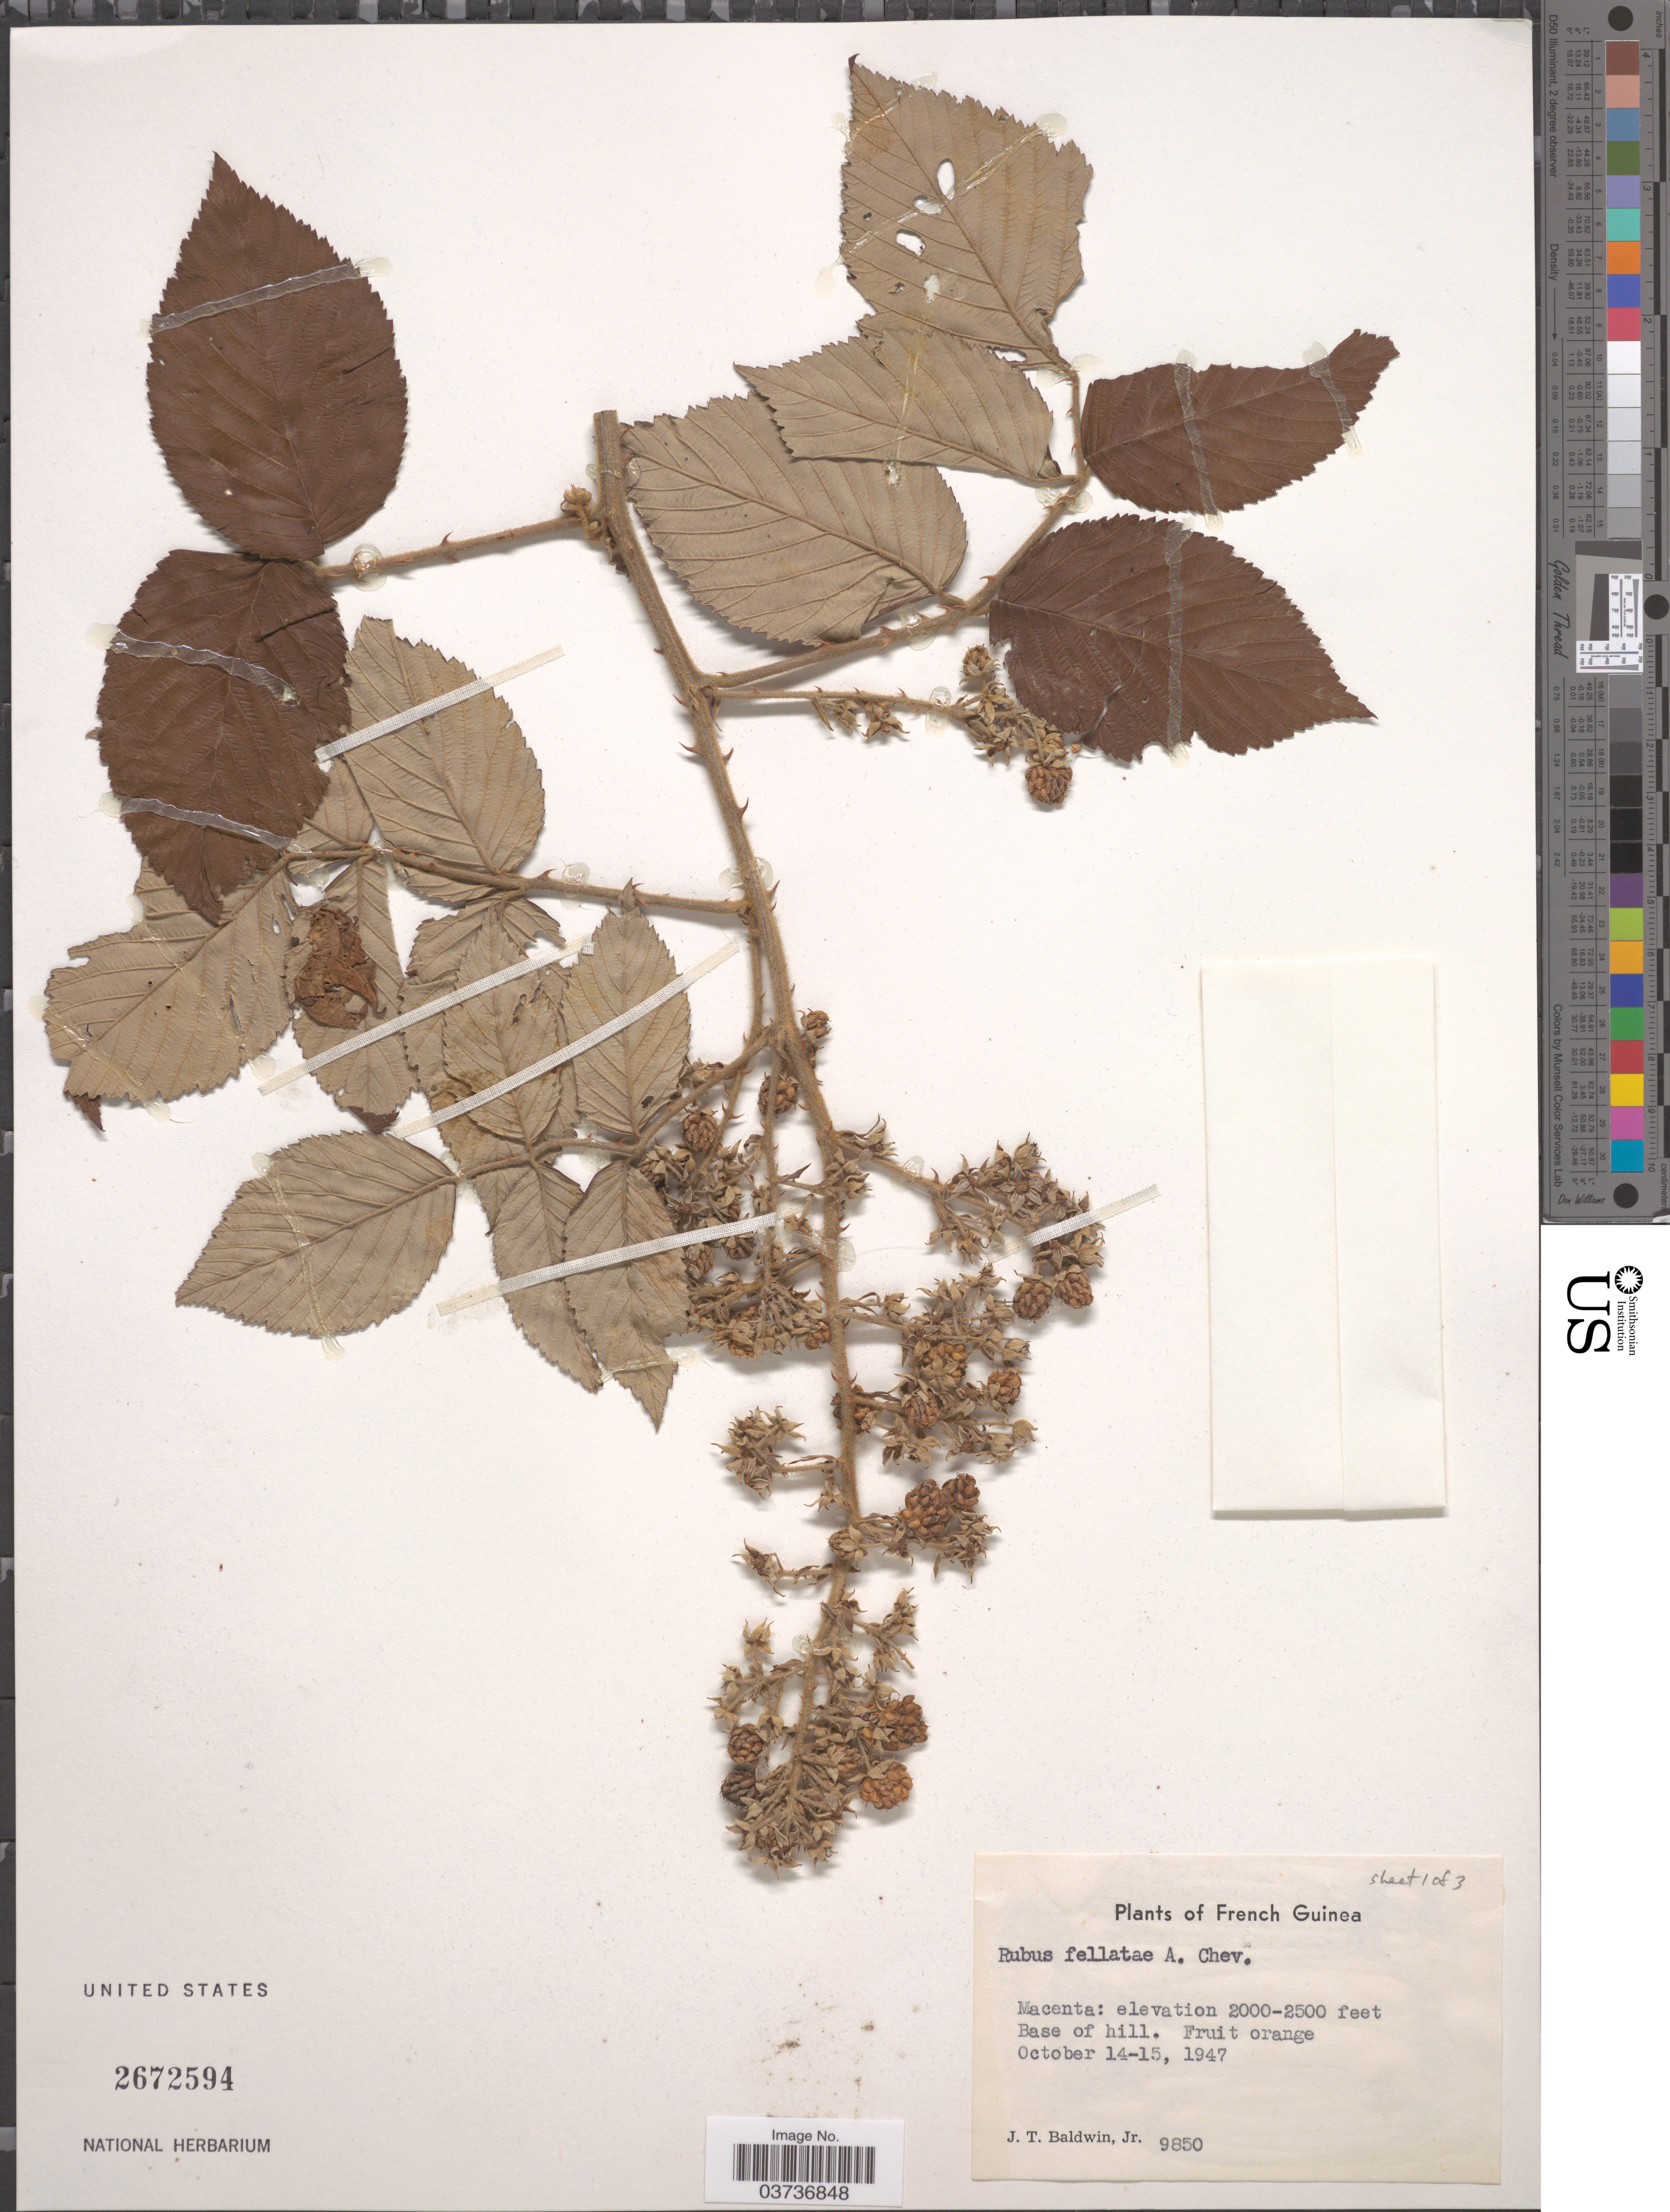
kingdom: Plantae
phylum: Tracheophyta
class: Magnoliopsida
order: Rosales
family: Rosaceae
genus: Rubus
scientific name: Rubus fellatae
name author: A. Chev.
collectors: J. T. Baldwin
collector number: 9850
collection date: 1947-10-14/1947-10-15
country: French Guiana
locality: Macenta. Base of hill.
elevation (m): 610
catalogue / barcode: US 2672594